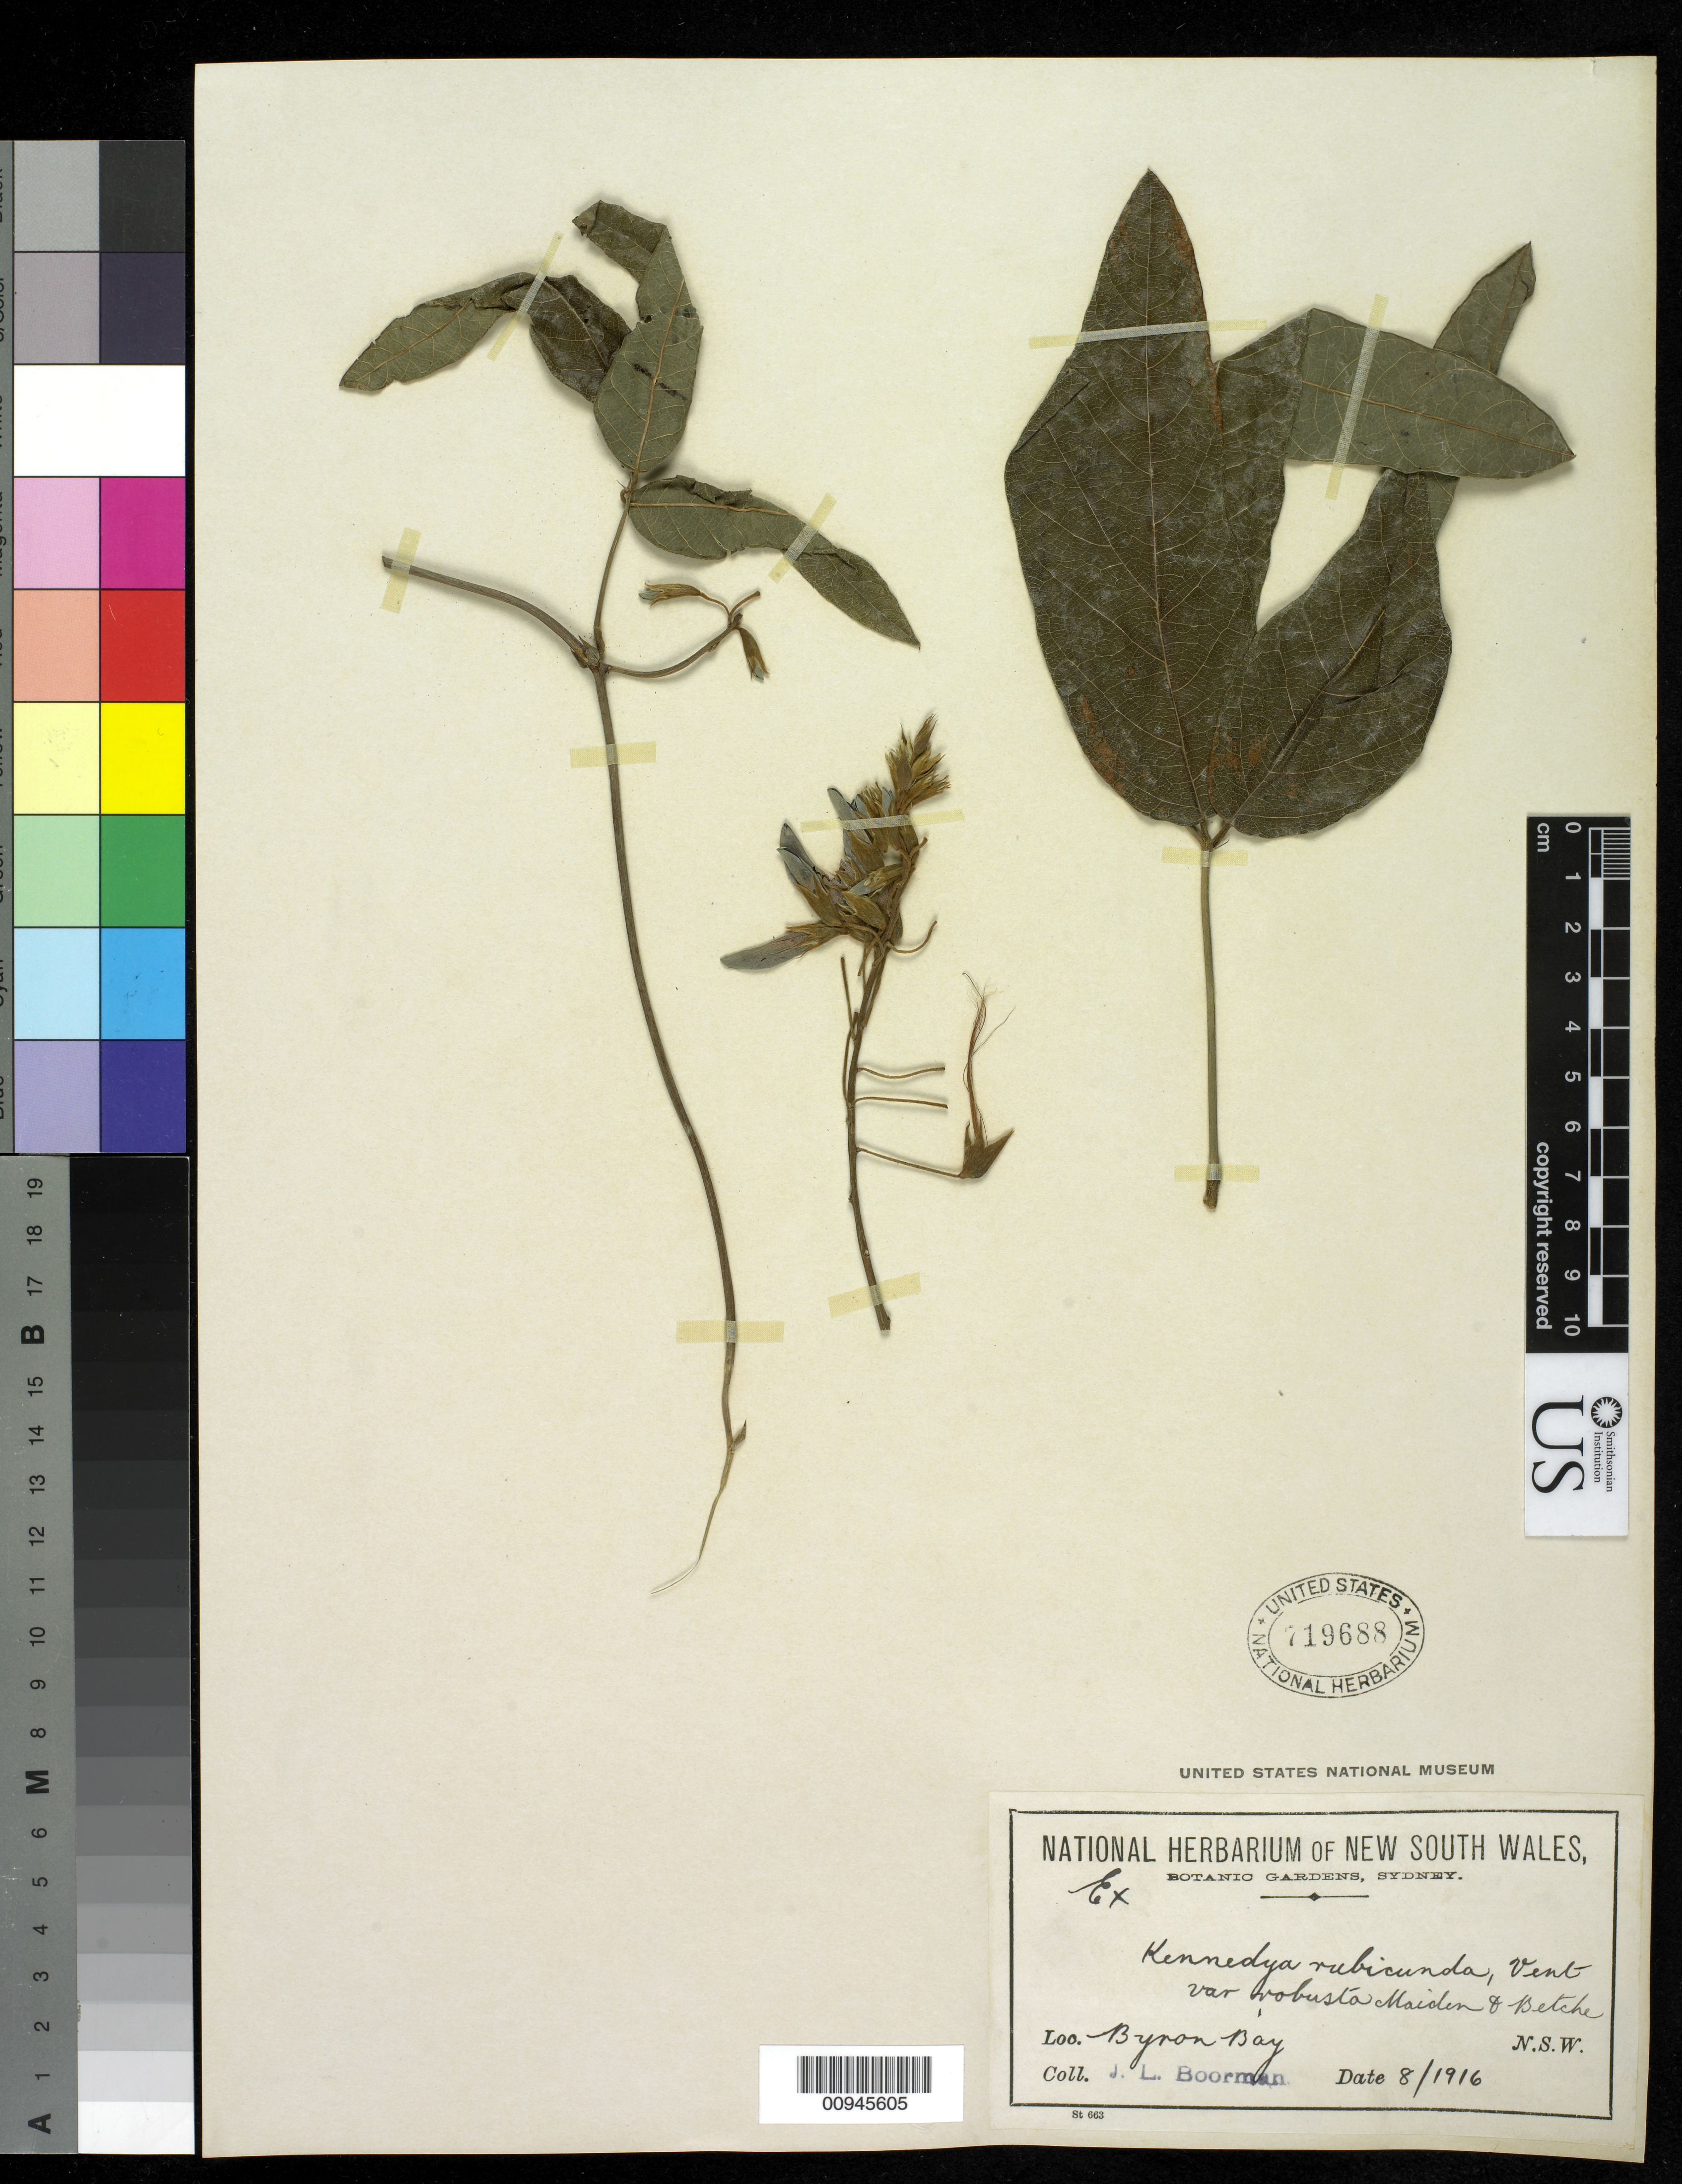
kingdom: Plantae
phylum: Tracheophyta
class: Magnoliopsida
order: Fabales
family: Fabaceae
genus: Kennedia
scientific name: Kennedia rubicunda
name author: Vent.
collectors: J. Boorman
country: Australia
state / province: New South Wales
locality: Byron Bay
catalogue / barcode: US 719688